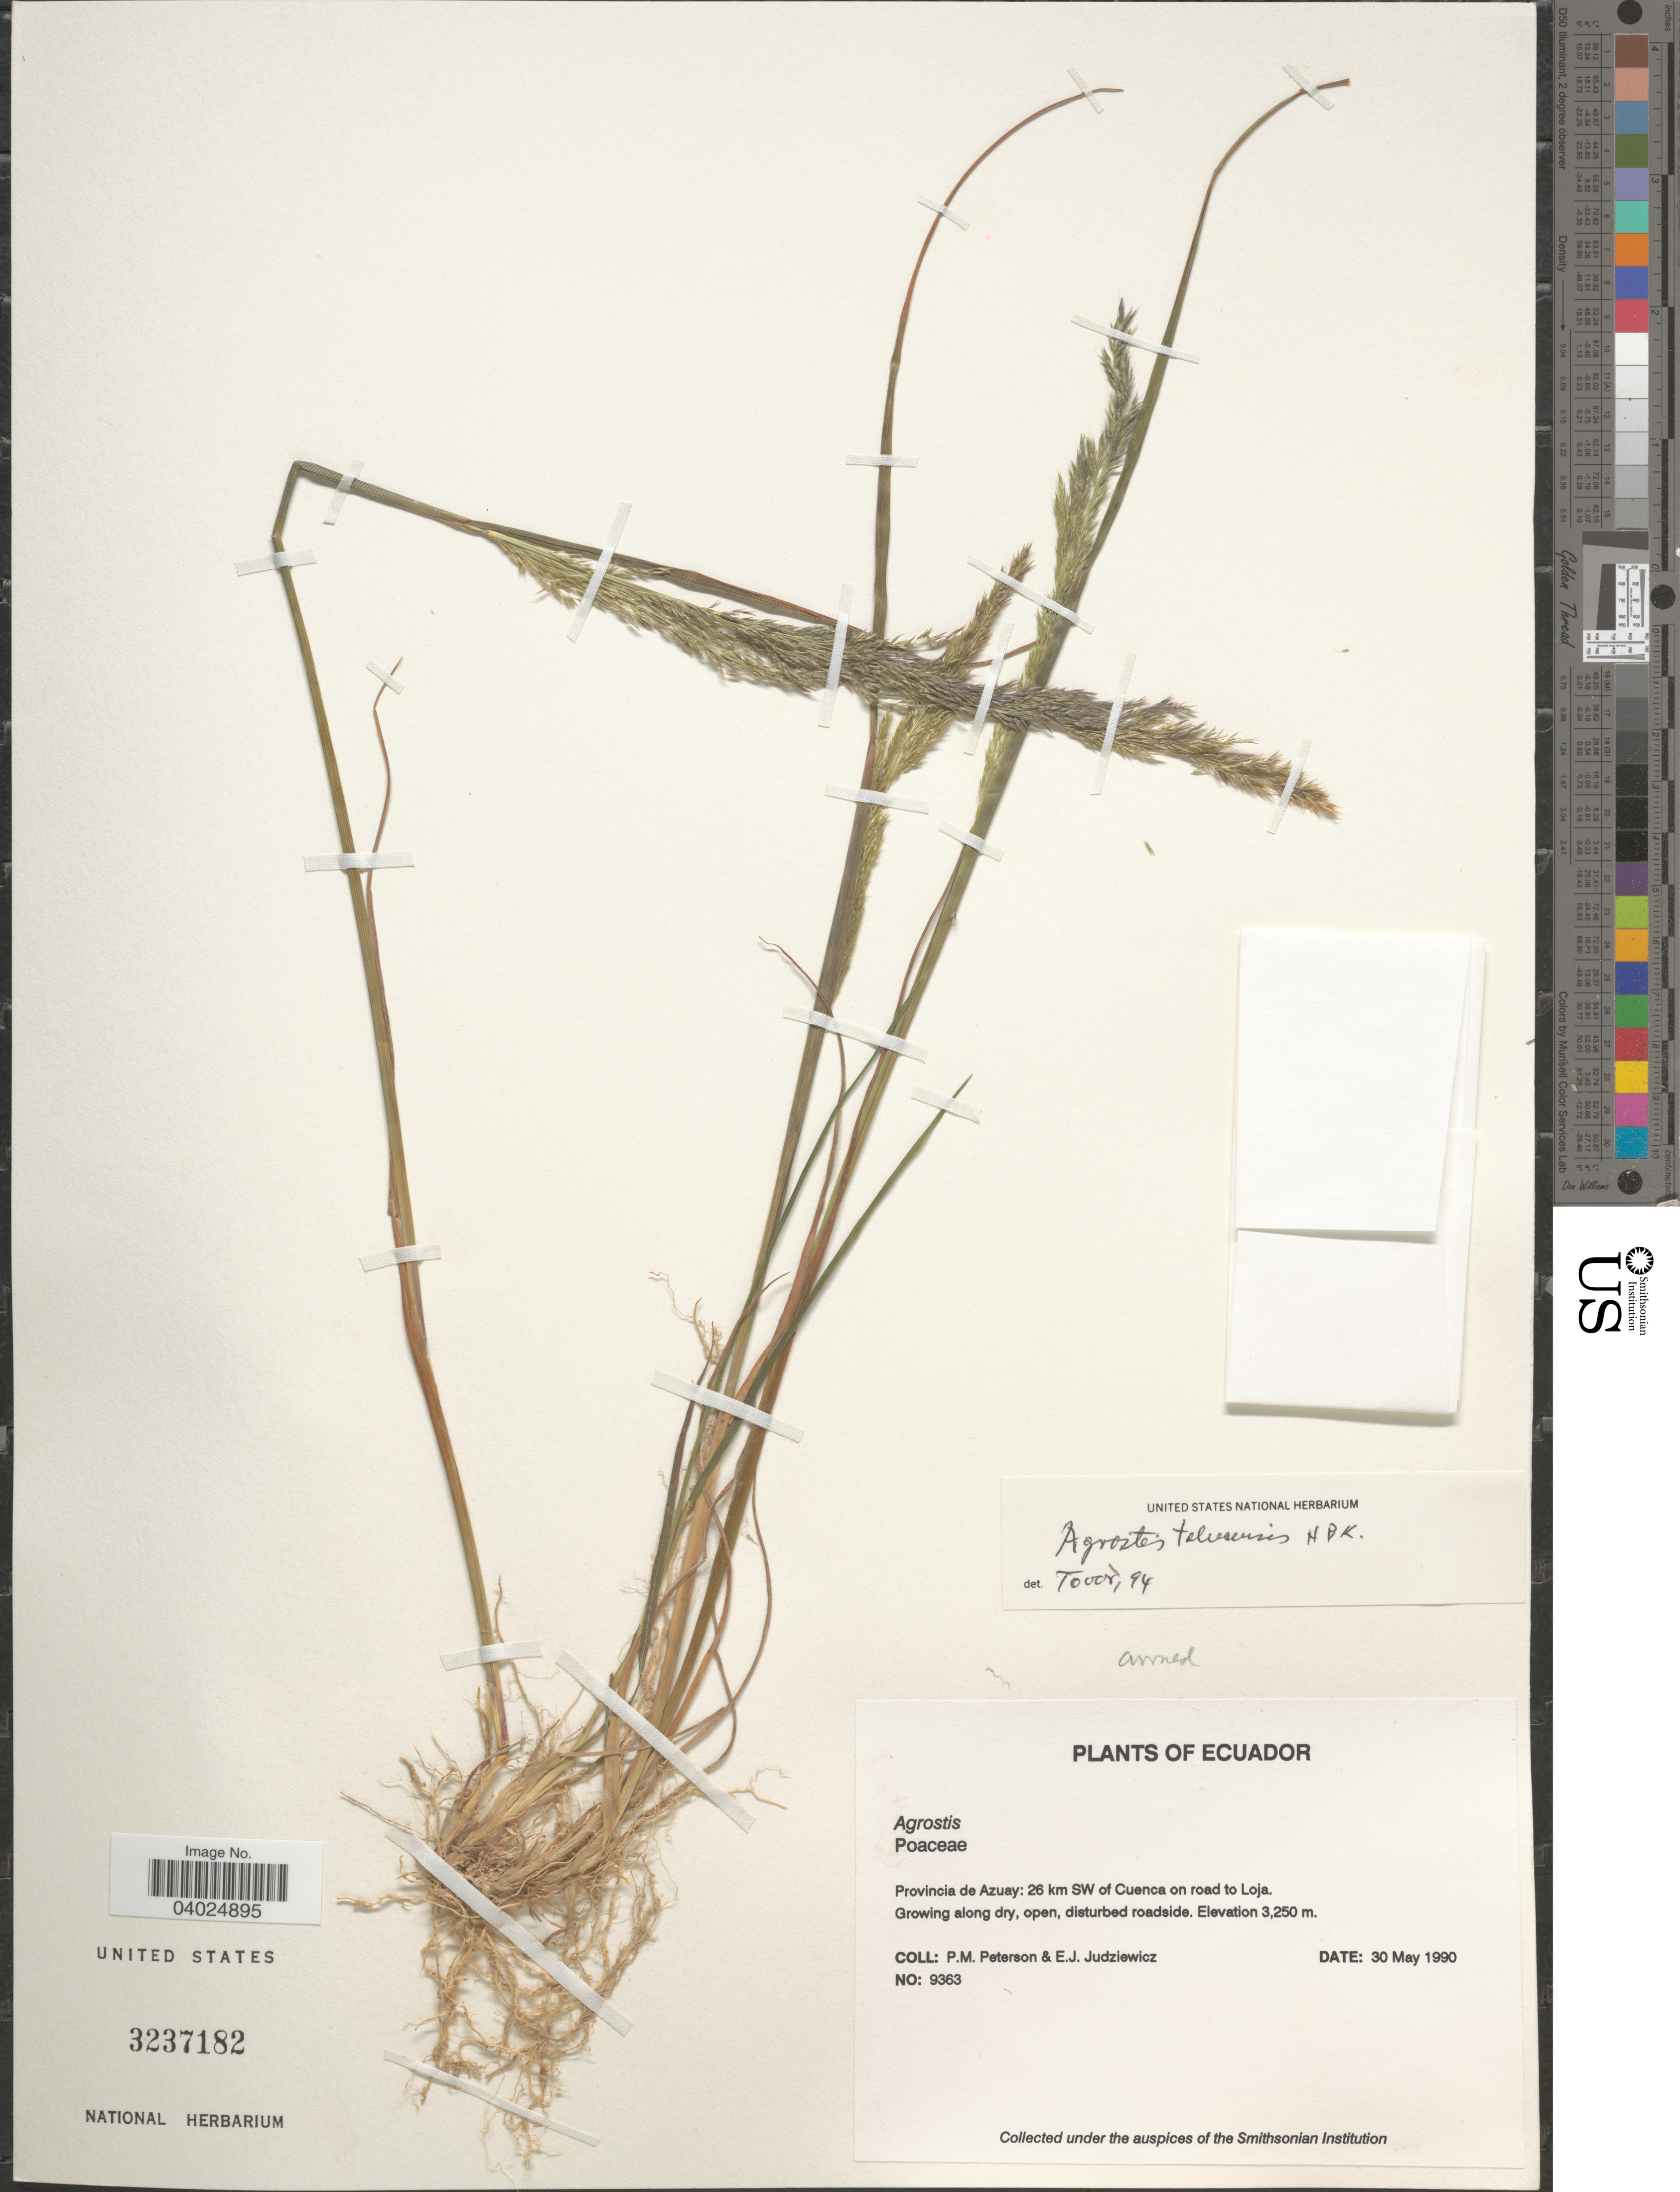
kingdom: Plantae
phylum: Tracheophyta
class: Liliopsida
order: Poales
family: Poaceae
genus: Agrostis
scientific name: Agrostis tolucensis Kunth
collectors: P. M. Peterson & E. J. Judziewicz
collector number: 9363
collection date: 1990-05-30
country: Ecuador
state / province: Azuay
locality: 26 km SW of Cuenca on road to Loja.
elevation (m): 3250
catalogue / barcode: US 3237182